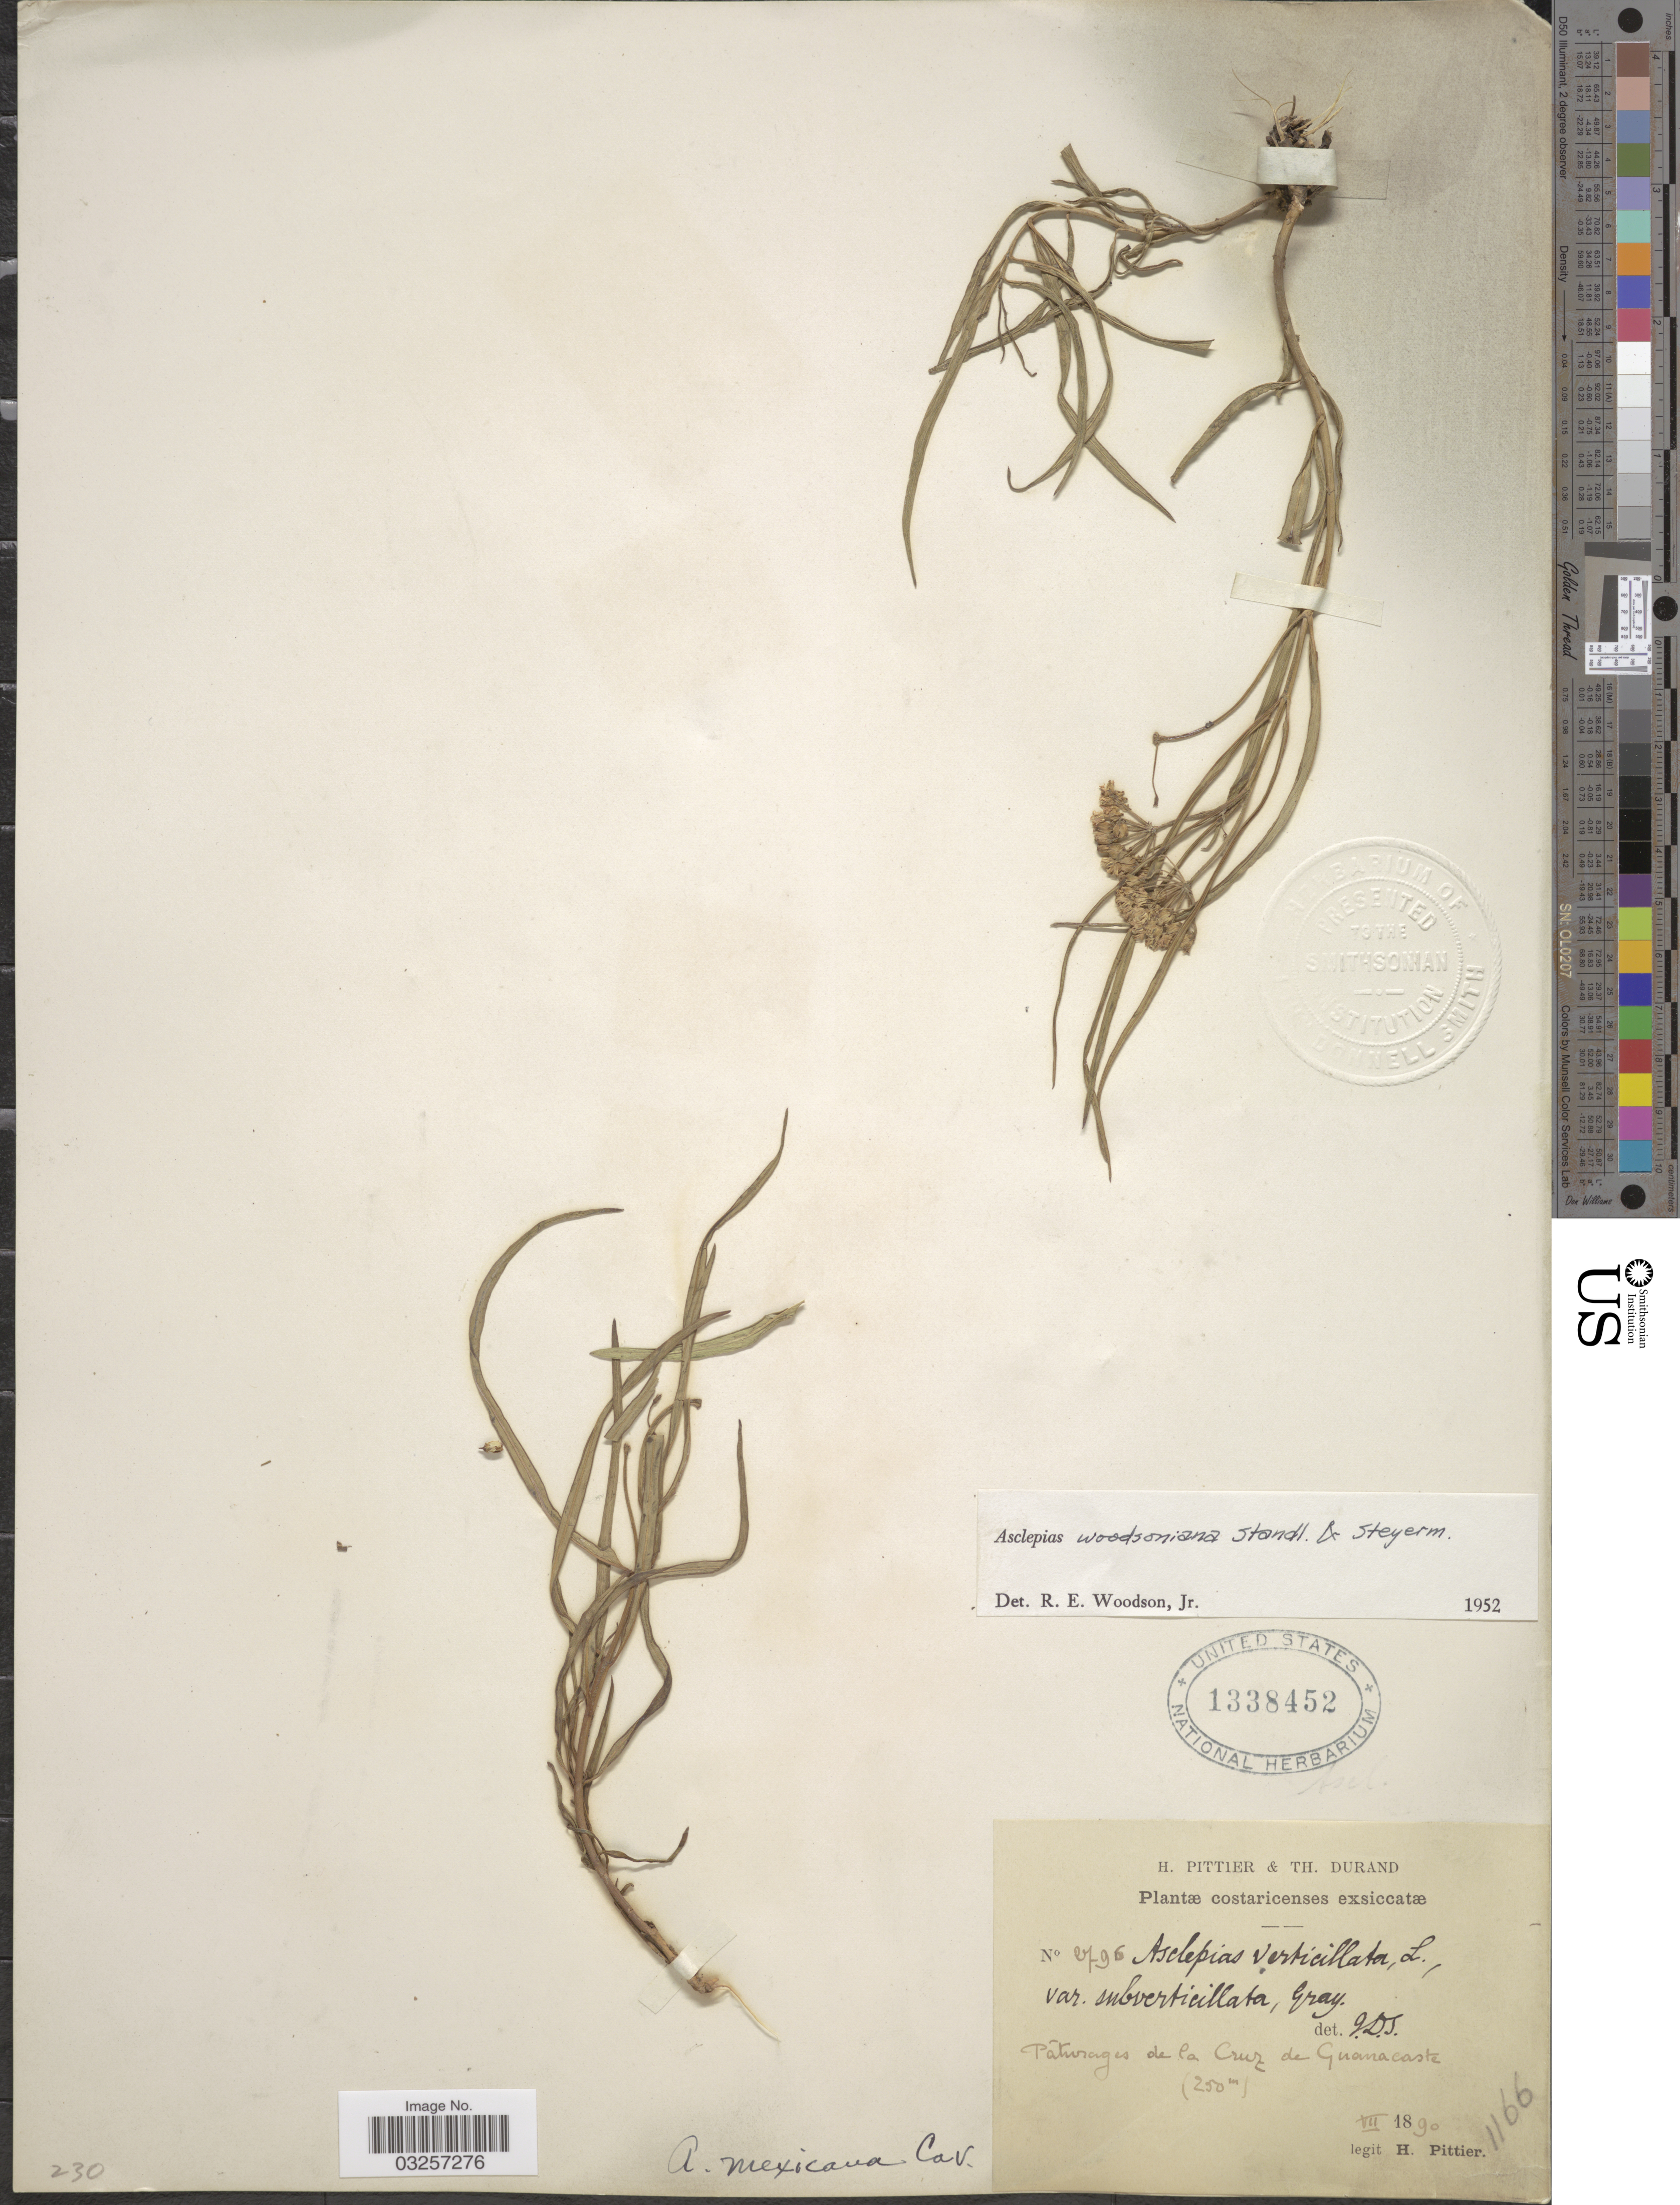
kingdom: Plantae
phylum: Tracheophyta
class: Magnoliopsida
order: Gentianales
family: Apocynaceae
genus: Asclepias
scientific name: Asclepias woodsoniana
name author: Standl. & Steyerm.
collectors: H. F. Pittier & T. Durand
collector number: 2796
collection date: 1890-07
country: Costa Rica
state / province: Guanacaste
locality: Pâturages de la Cruz de Guanacaste.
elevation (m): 250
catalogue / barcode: US 1338452